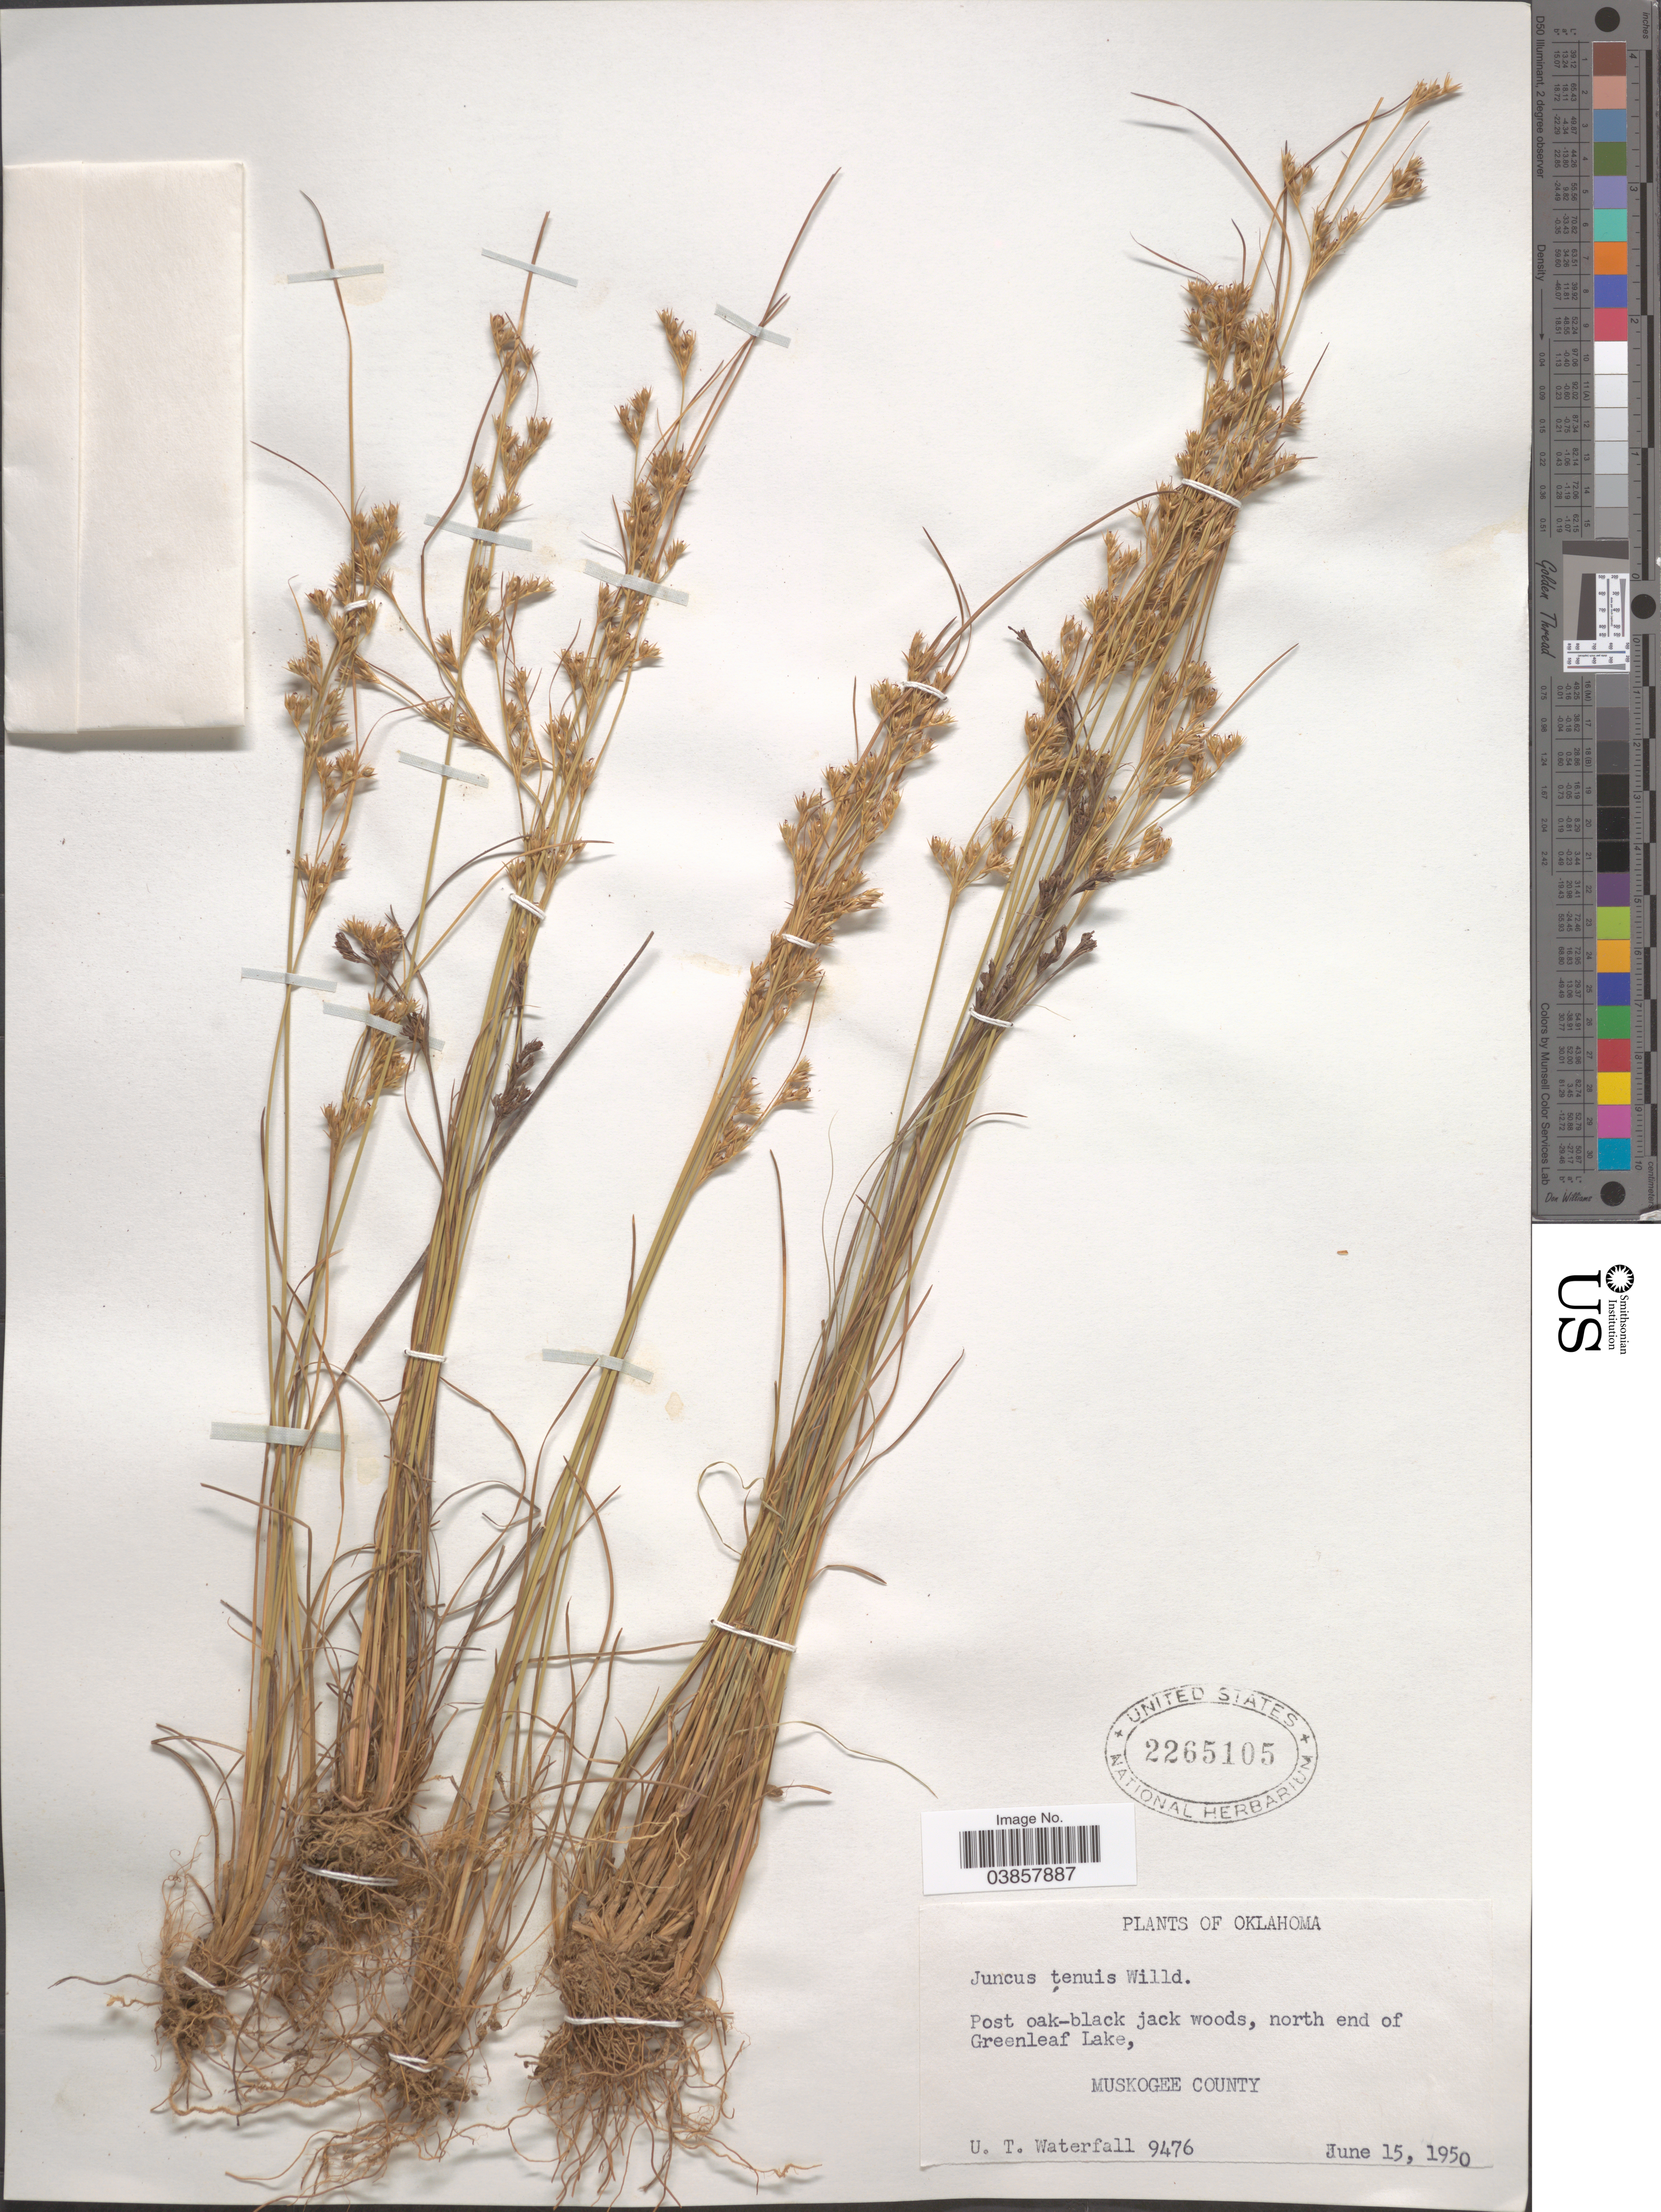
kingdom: Plantae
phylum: Tracheophyta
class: Liliopsida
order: Poales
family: Juncaceae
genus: Juncus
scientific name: Juncus tenuis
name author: Willd.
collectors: U. T. Waterfall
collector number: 9476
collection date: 1950-06-15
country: United States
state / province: Oklahoma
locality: North end of Greenleaf Lake, Muskogee County.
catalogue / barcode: US 2265105